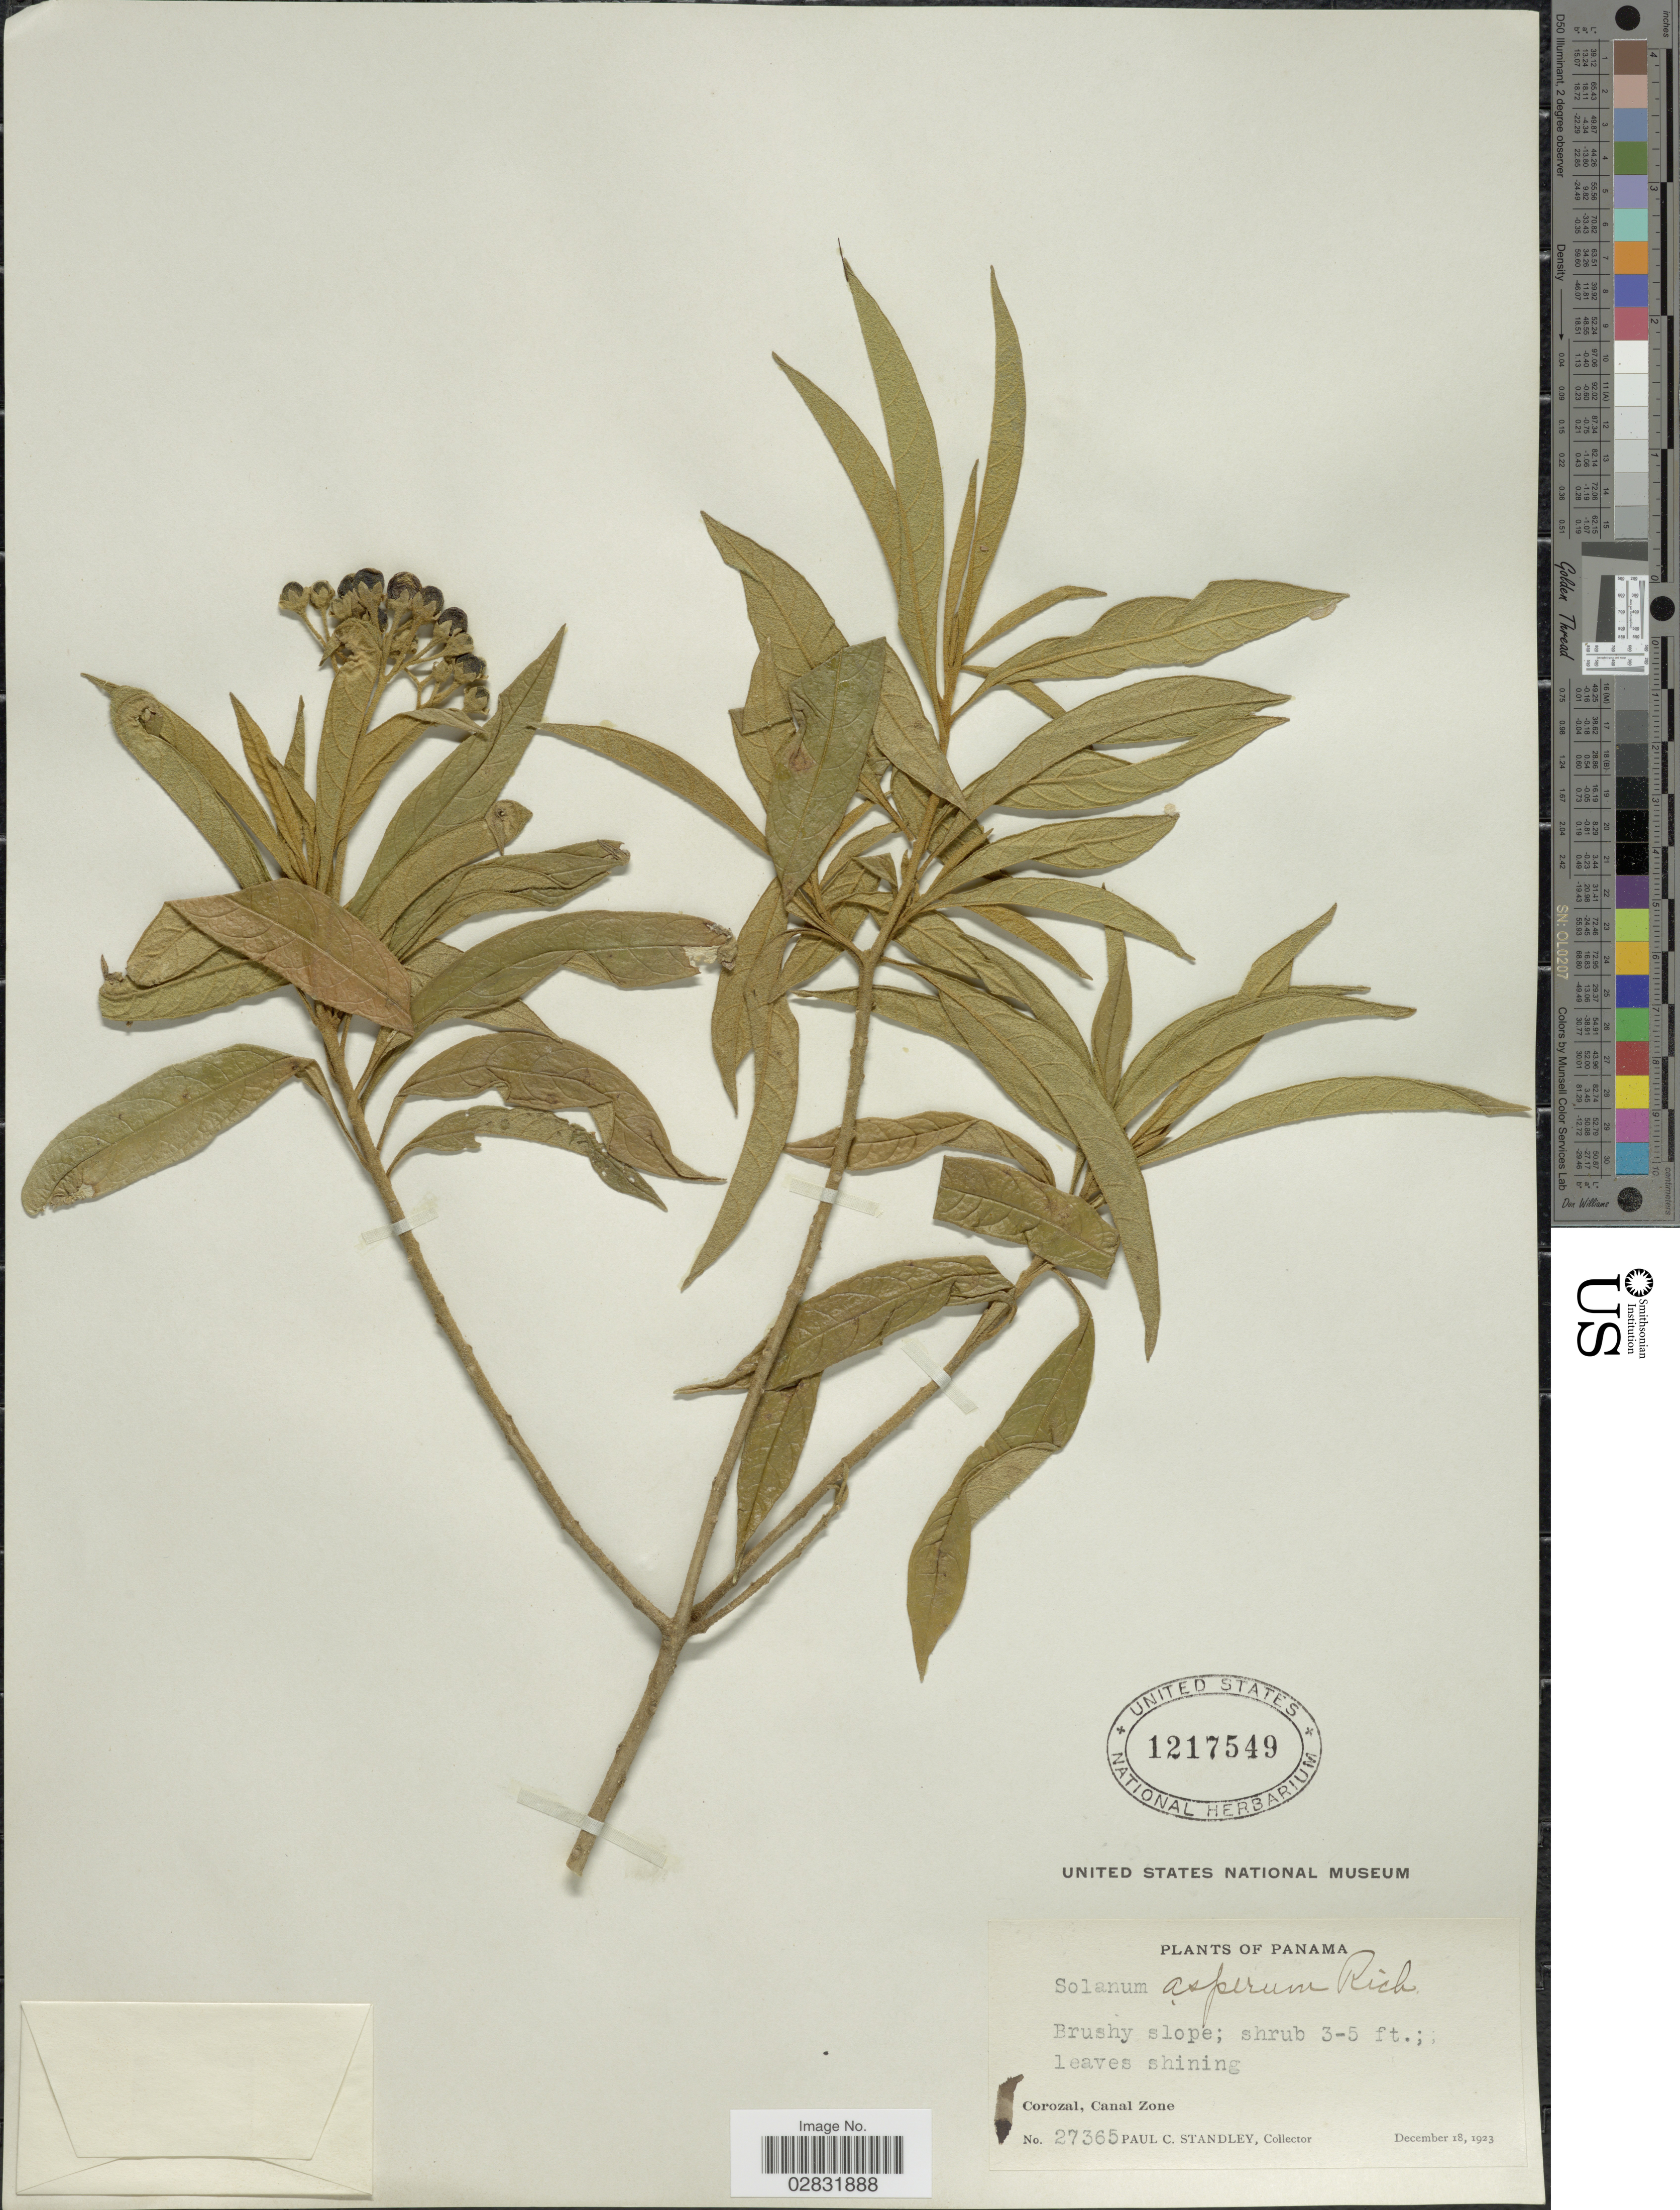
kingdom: Plantae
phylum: Tracheophyta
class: Magnoliopsida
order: Solanales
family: Solanaceae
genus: Solanum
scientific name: Solanum asperum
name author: Rich.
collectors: P. C. Standley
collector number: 27365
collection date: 1923-12-18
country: Panama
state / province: Colón / Panamá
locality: Corozal, Canal Zone.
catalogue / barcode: US 1217549